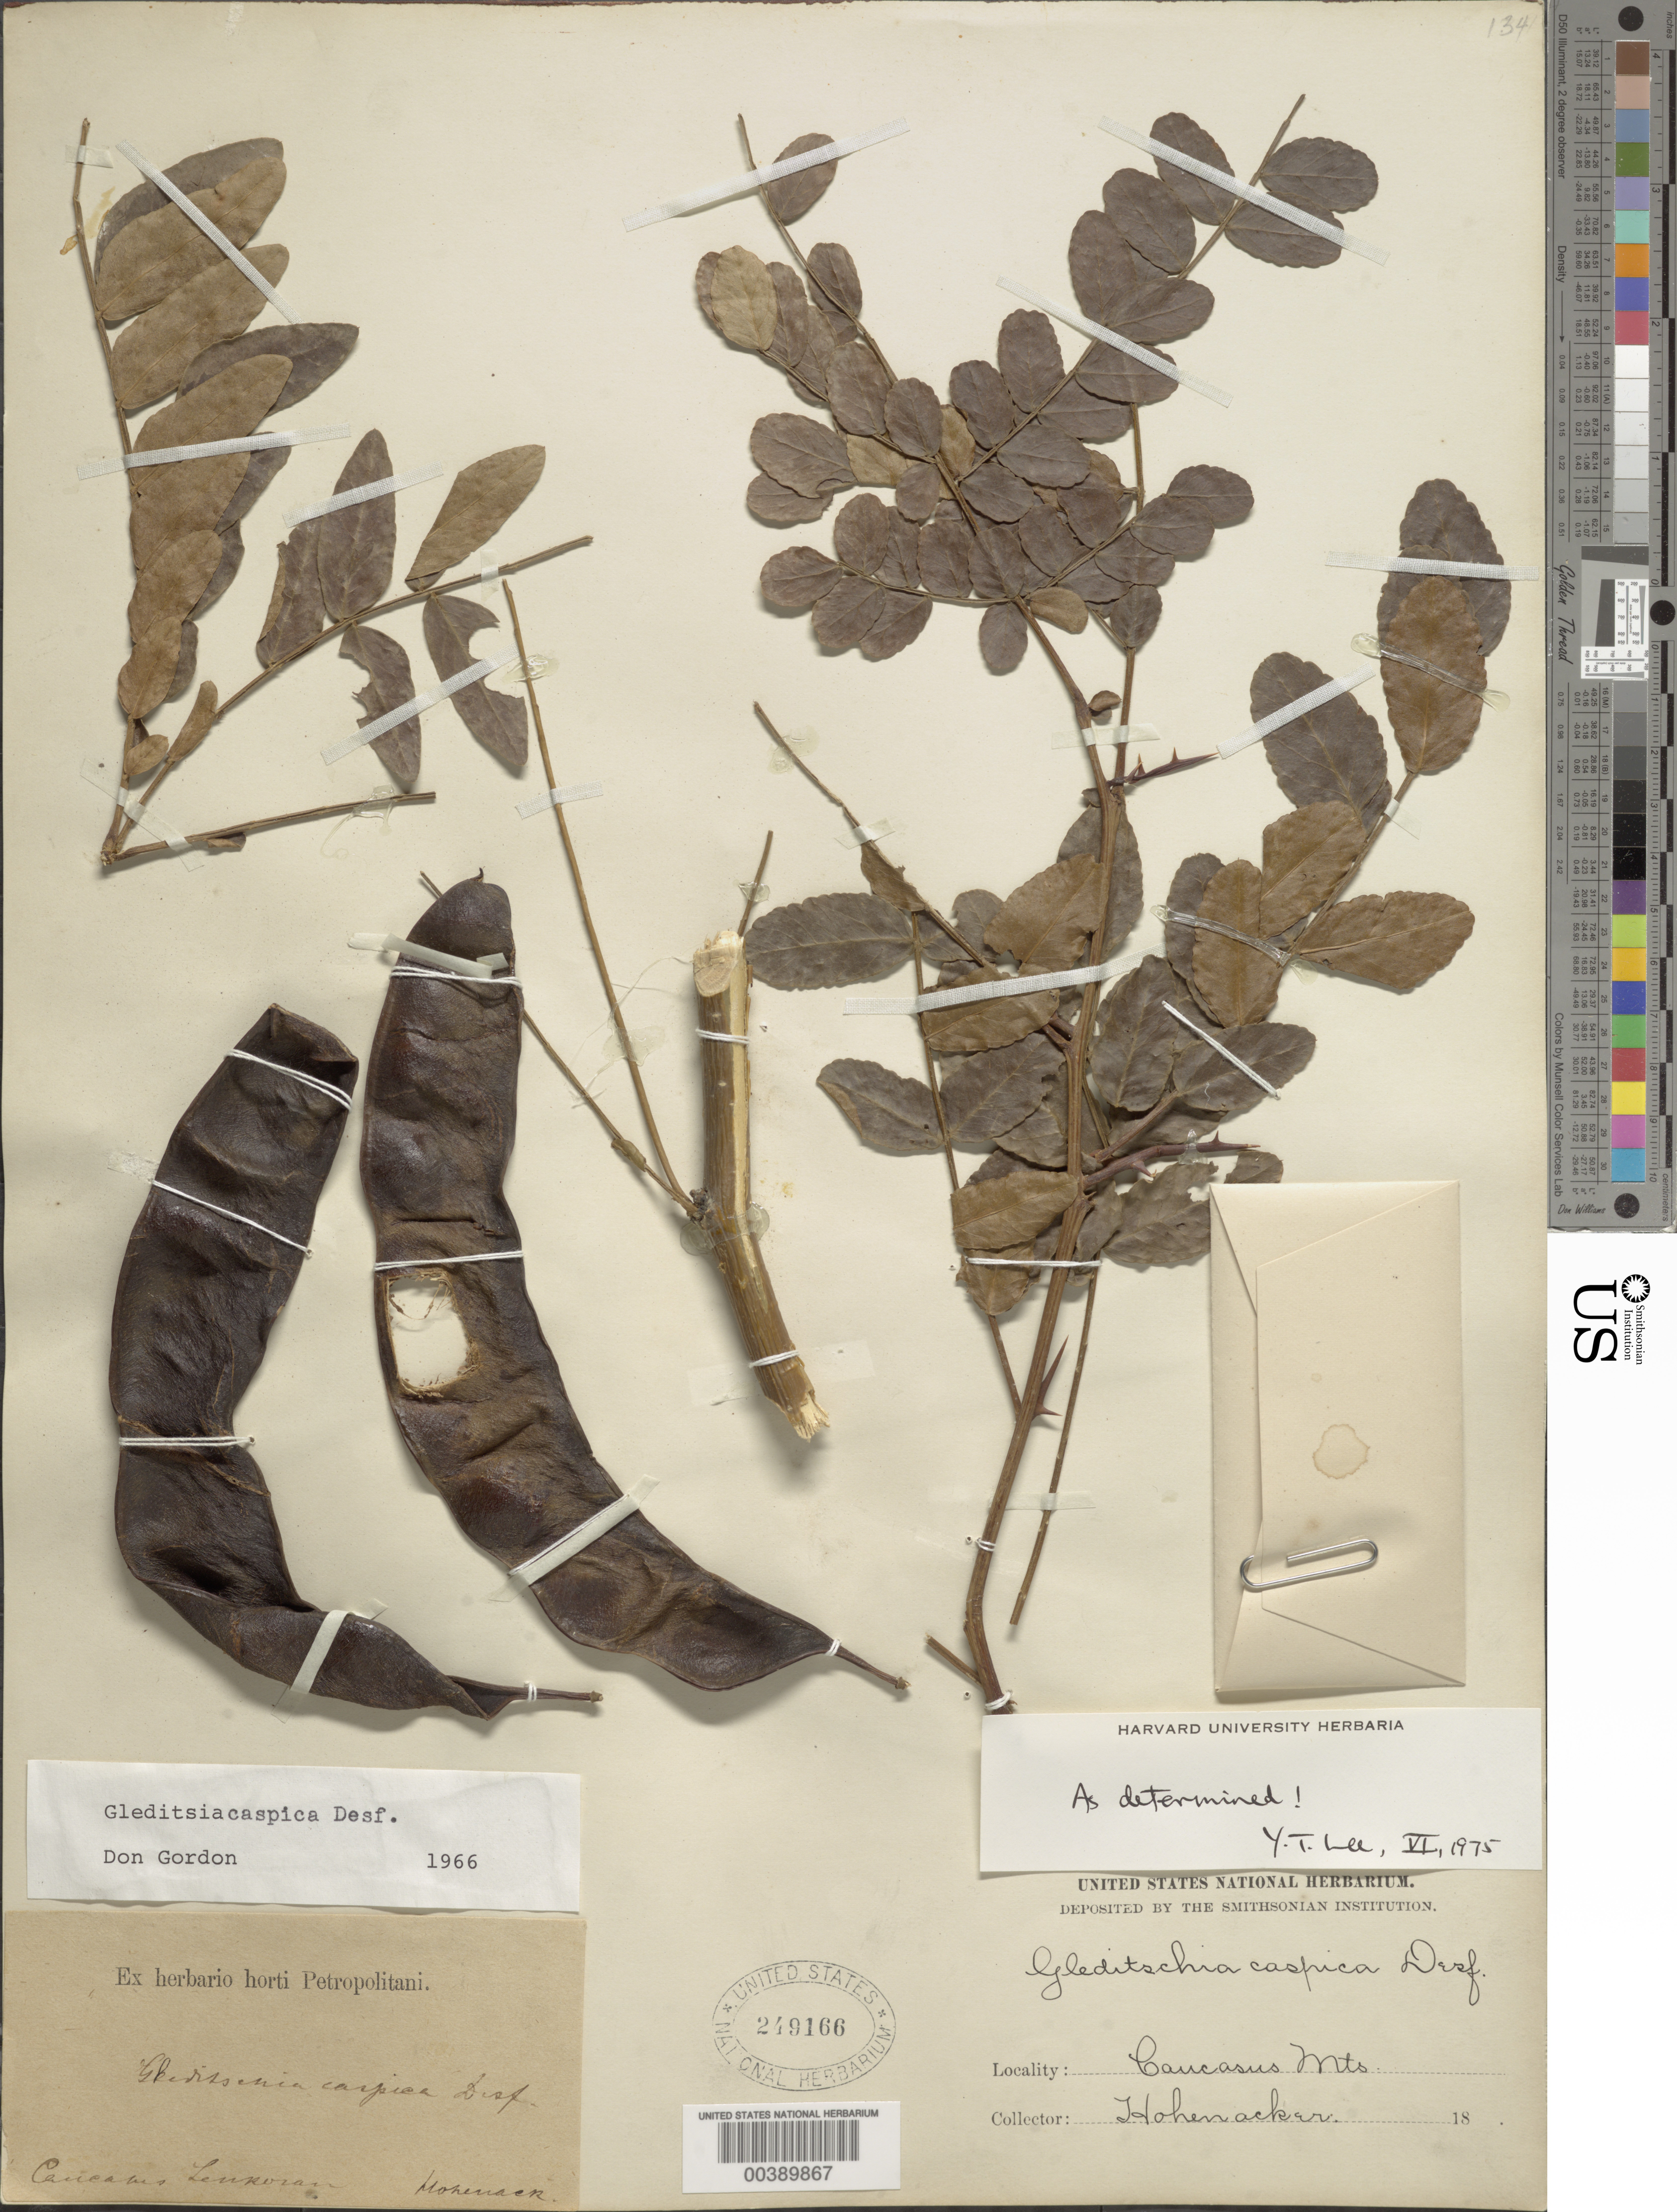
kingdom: Plantae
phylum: Tracheophyta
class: Magnoliopsida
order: Fabales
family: Fabaceae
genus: Gleditsia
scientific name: Gleditsia caspica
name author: Desf.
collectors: R. F. Hohenacker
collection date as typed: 18--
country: Russian Federation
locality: Caucasus lenkoran; caucasus mts.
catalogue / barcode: US 249166